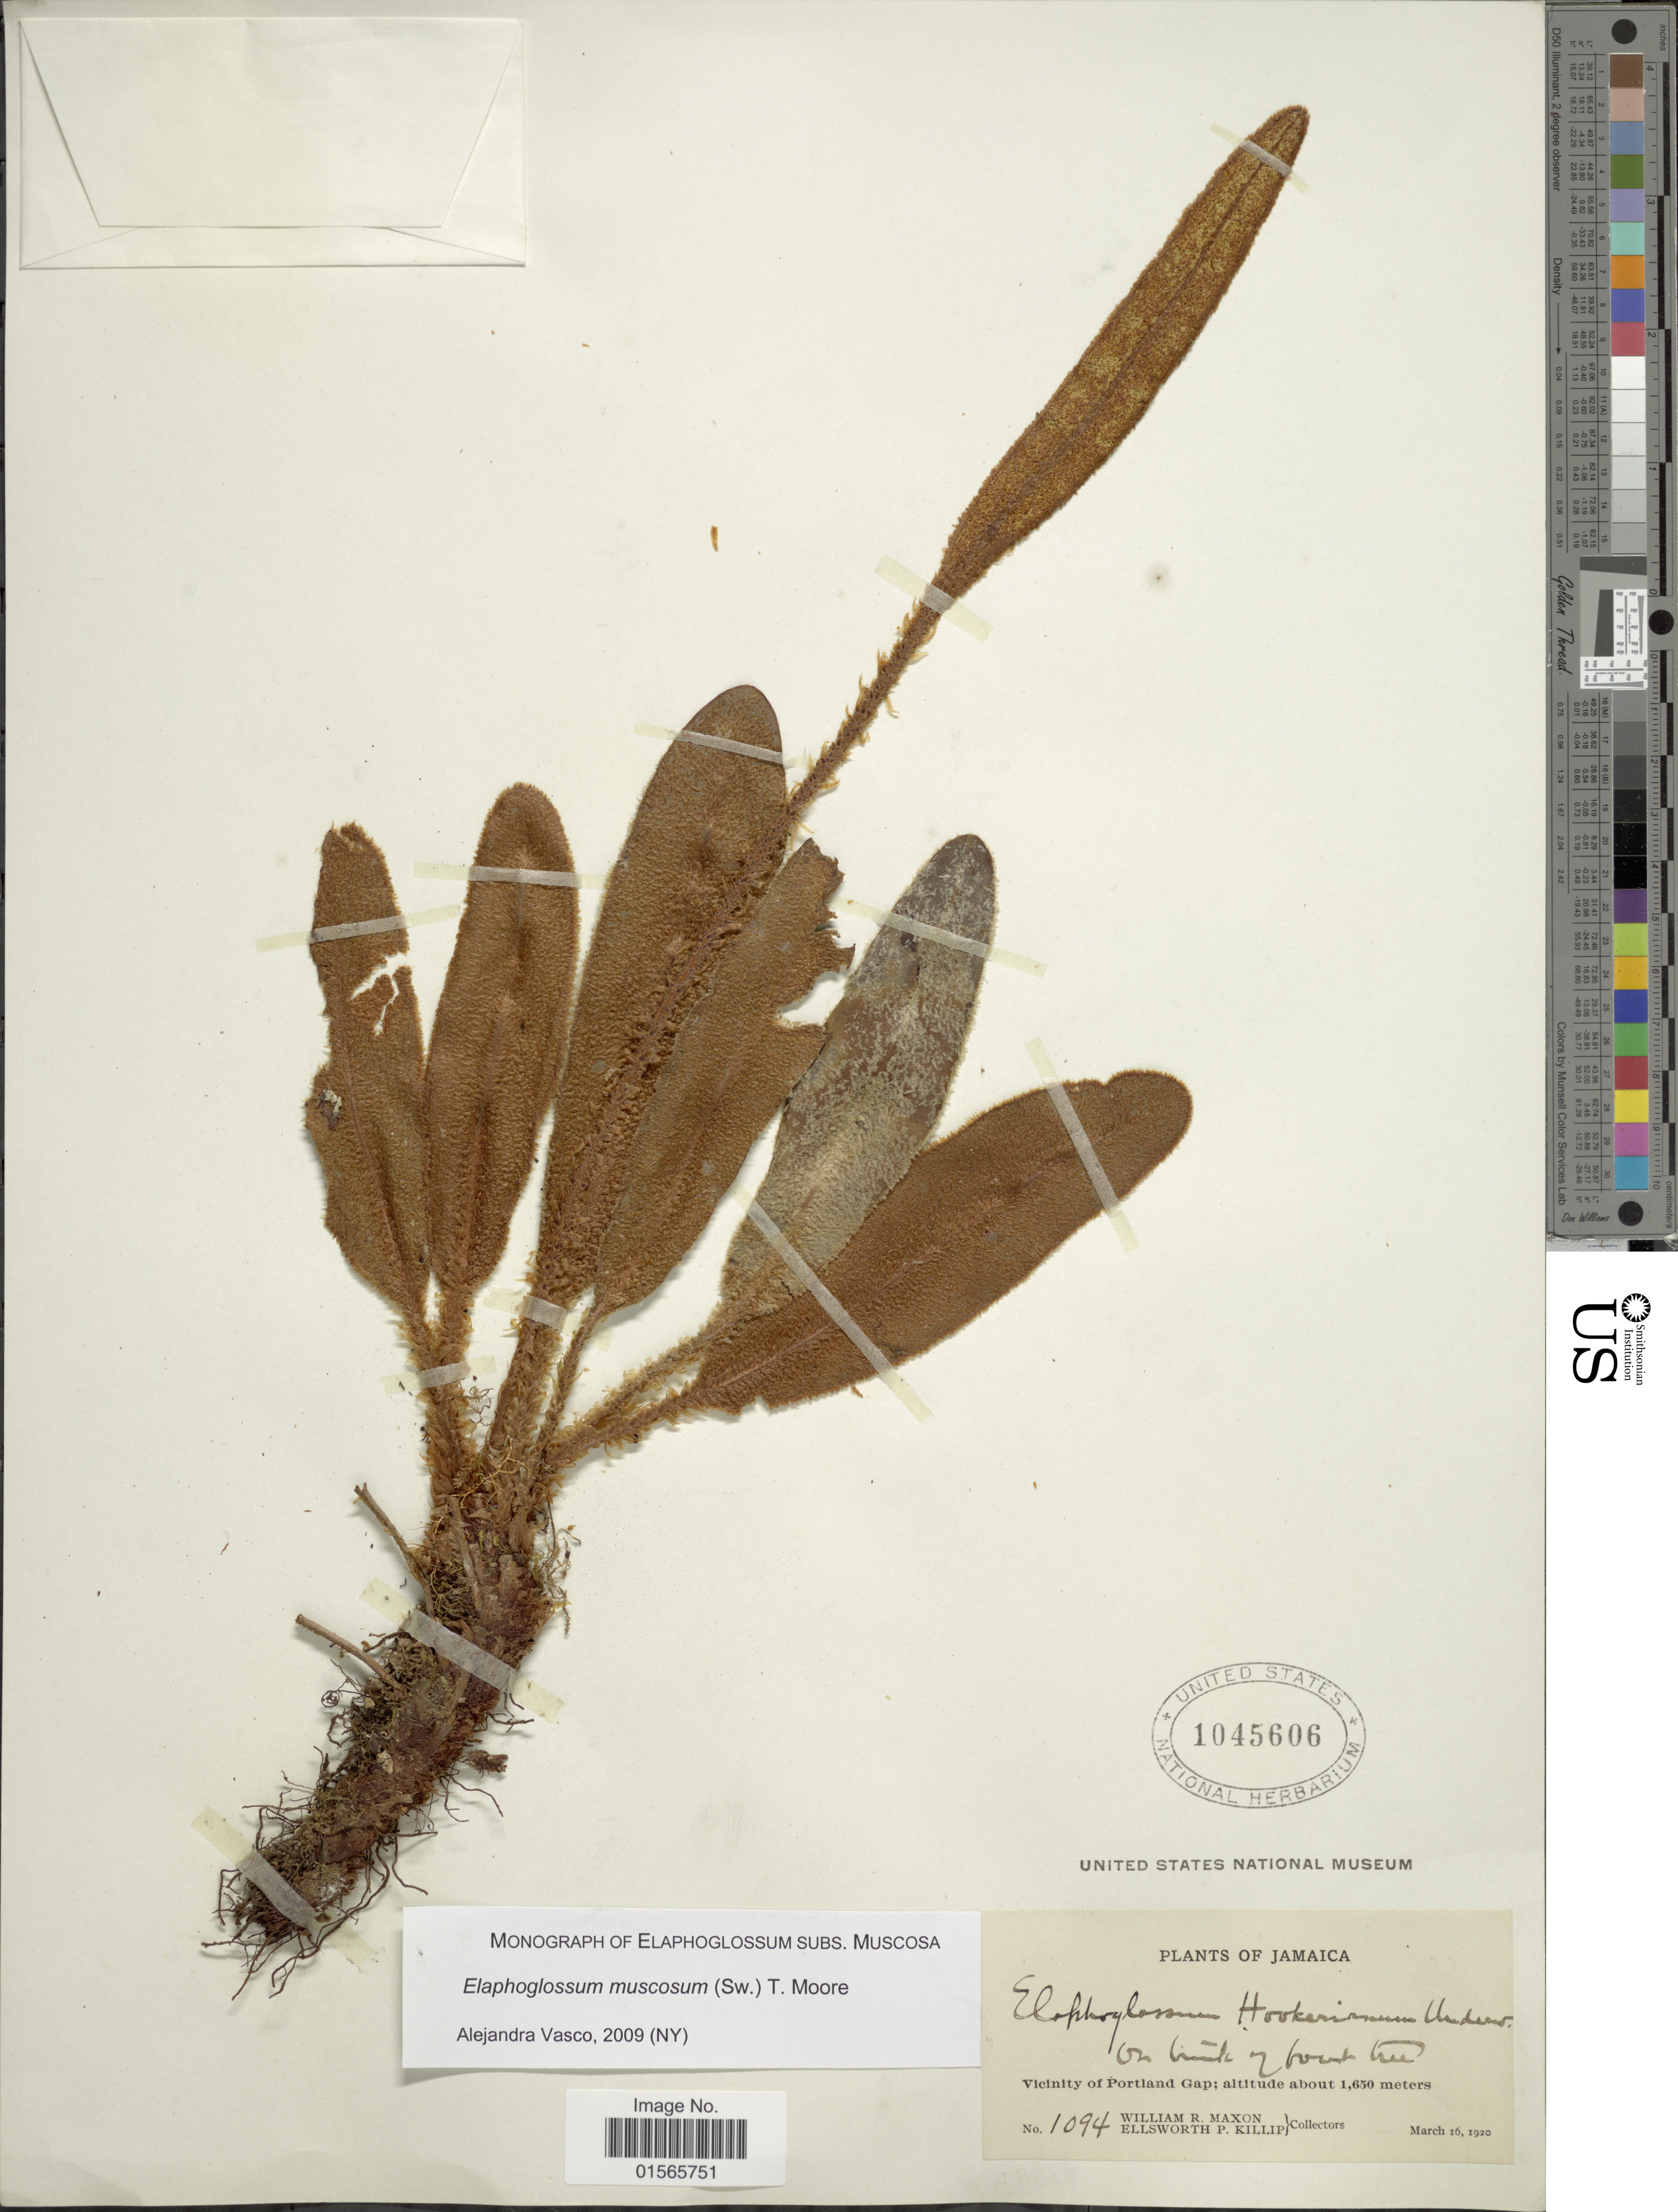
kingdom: Plantae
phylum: Tracheophyta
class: Polypodiopsida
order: Polypodiales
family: Dryopteridaceae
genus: Elaphoglossum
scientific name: Elaphoglossum muscosum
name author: (Sw.) T. Moore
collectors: W. R. Maxon & E. P. Killip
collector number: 1094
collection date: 1920-03-16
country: Jamaica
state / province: Portland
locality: On trunk of forest tree Vicinity of Portland Gap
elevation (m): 1650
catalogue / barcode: US 1045606